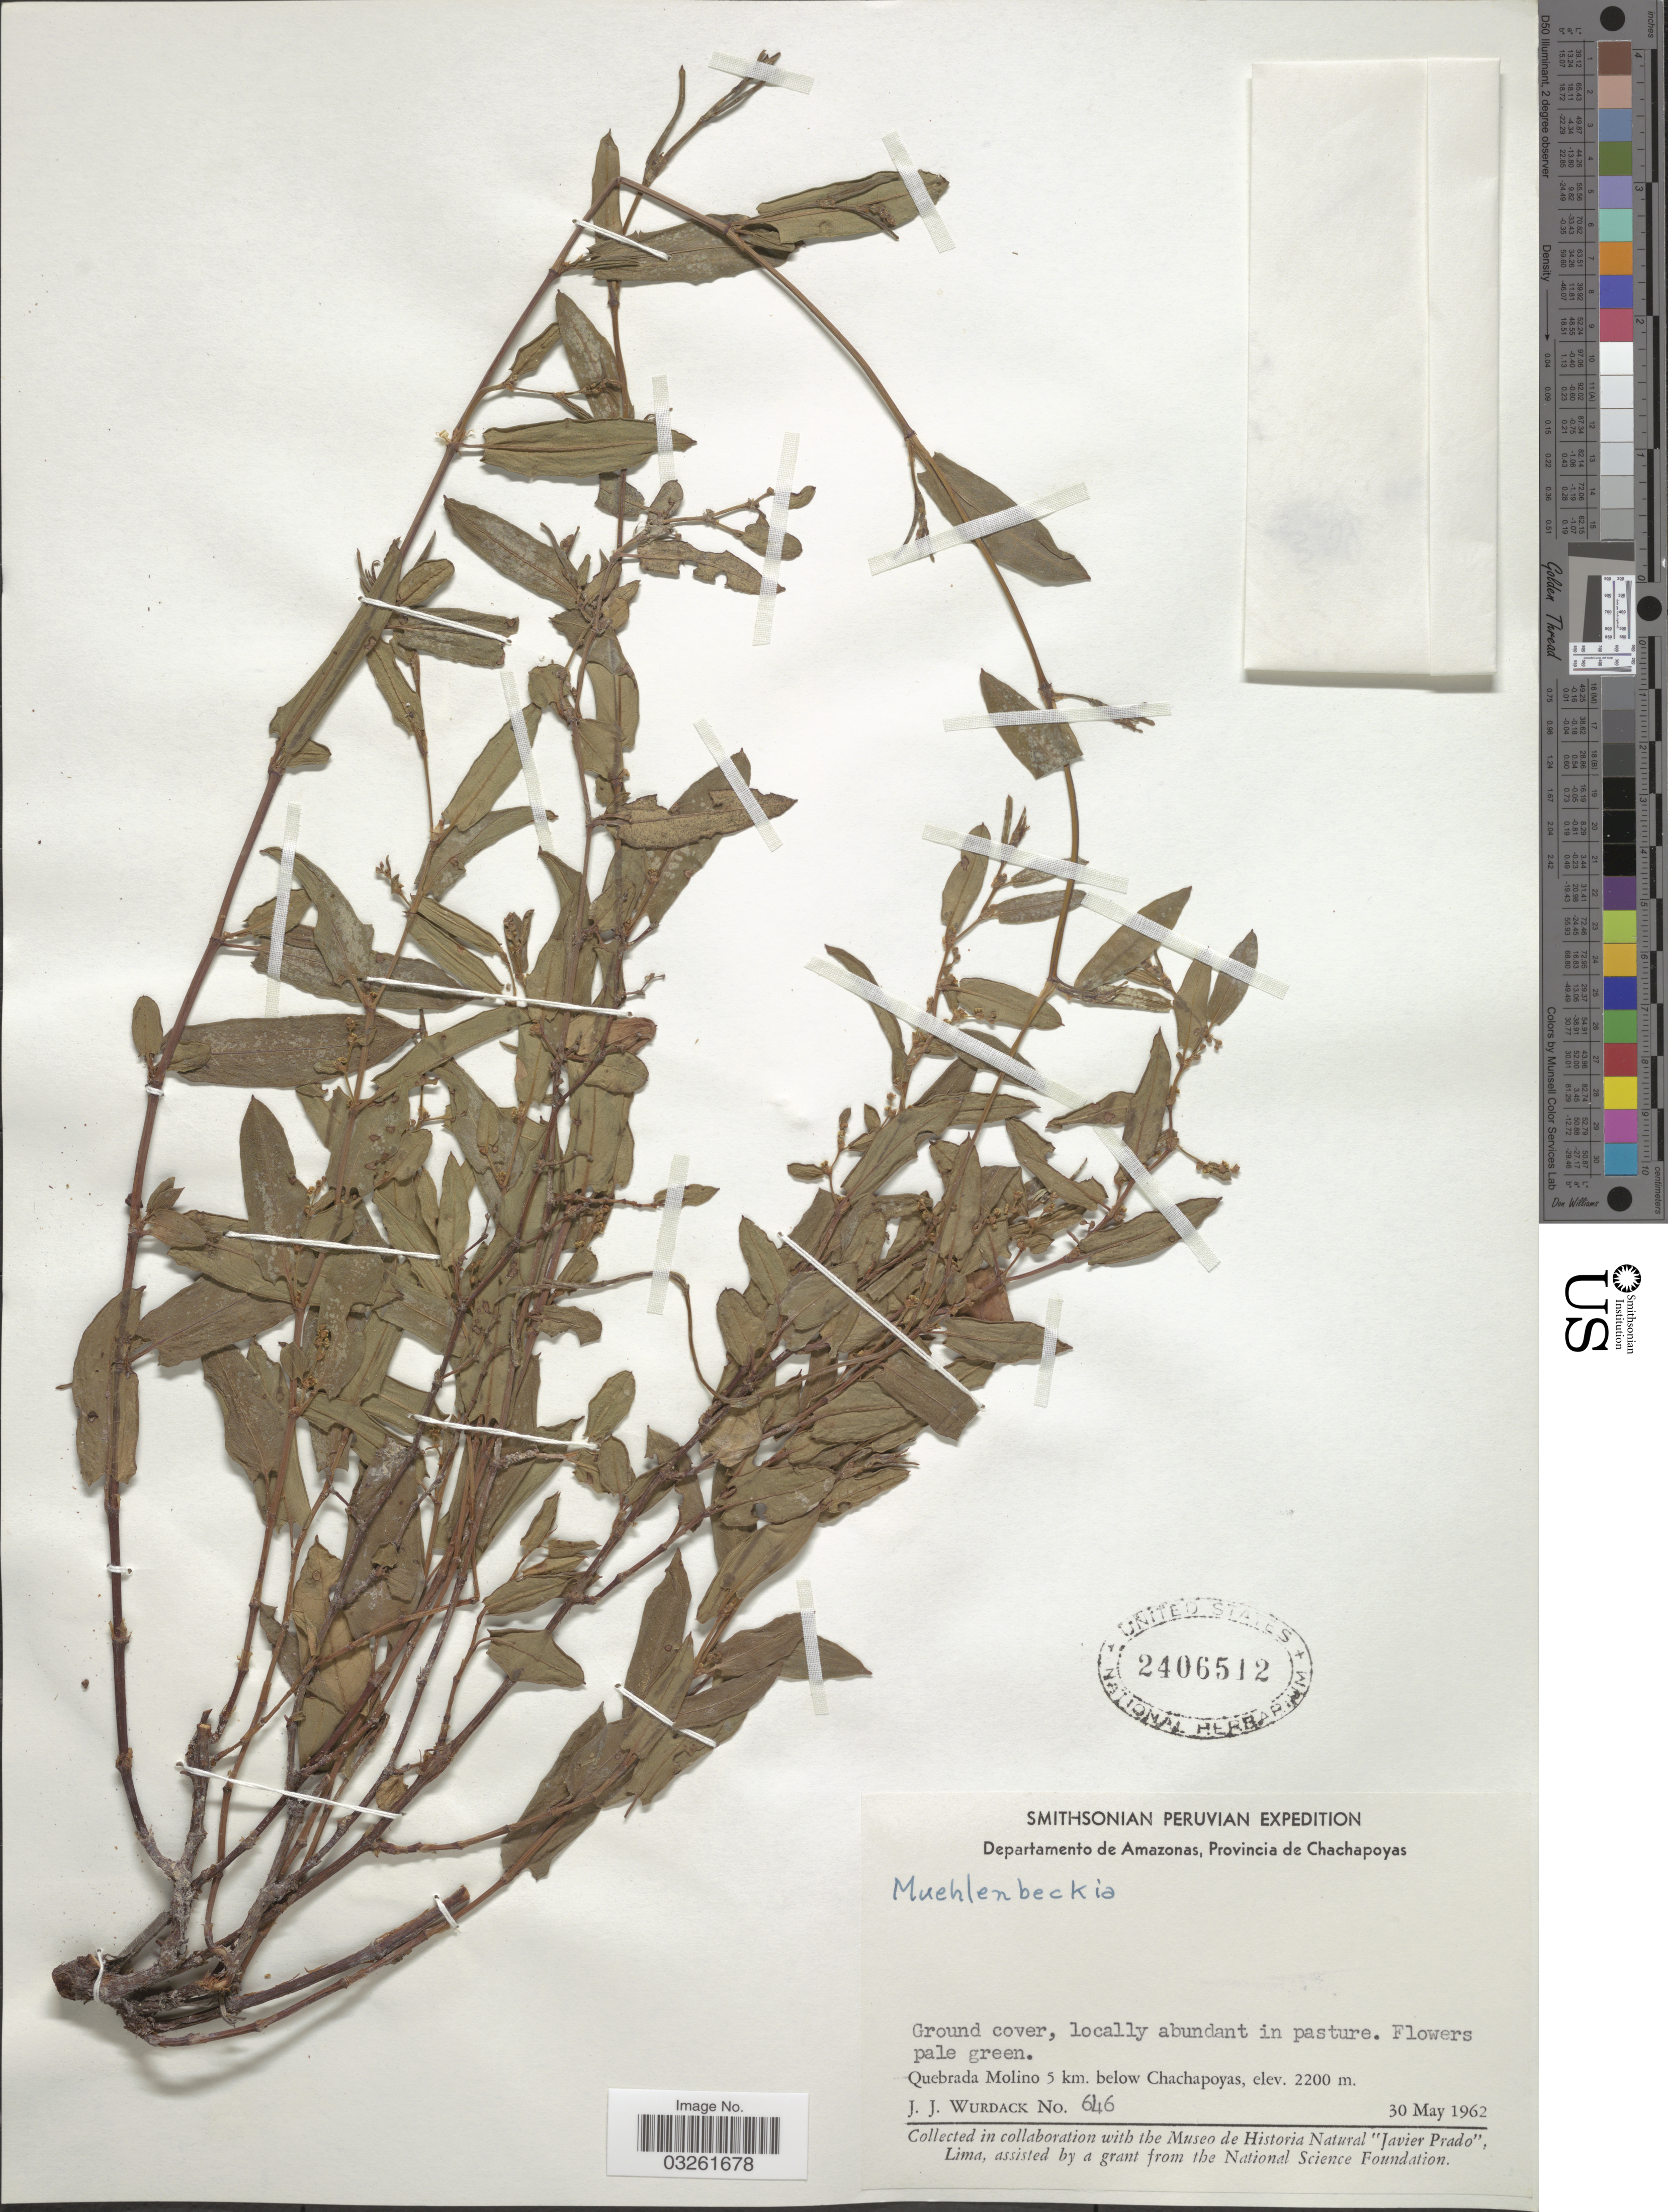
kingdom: Plantae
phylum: Tracheophyta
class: Magnoliopsida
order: Caryophyllales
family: Polygonaceae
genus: Muehlenbeckia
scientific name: Muehlenbeckia sp.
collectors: J. J. Wurdack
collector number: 646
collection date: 1962-05-30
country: Peru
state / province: Amazonas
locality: Departamento de Amazonas, Provincia de Chachapoyas. Quebrada Molino 5 km. below Chachapoyas.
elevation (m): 2200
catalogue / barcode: US 2406512